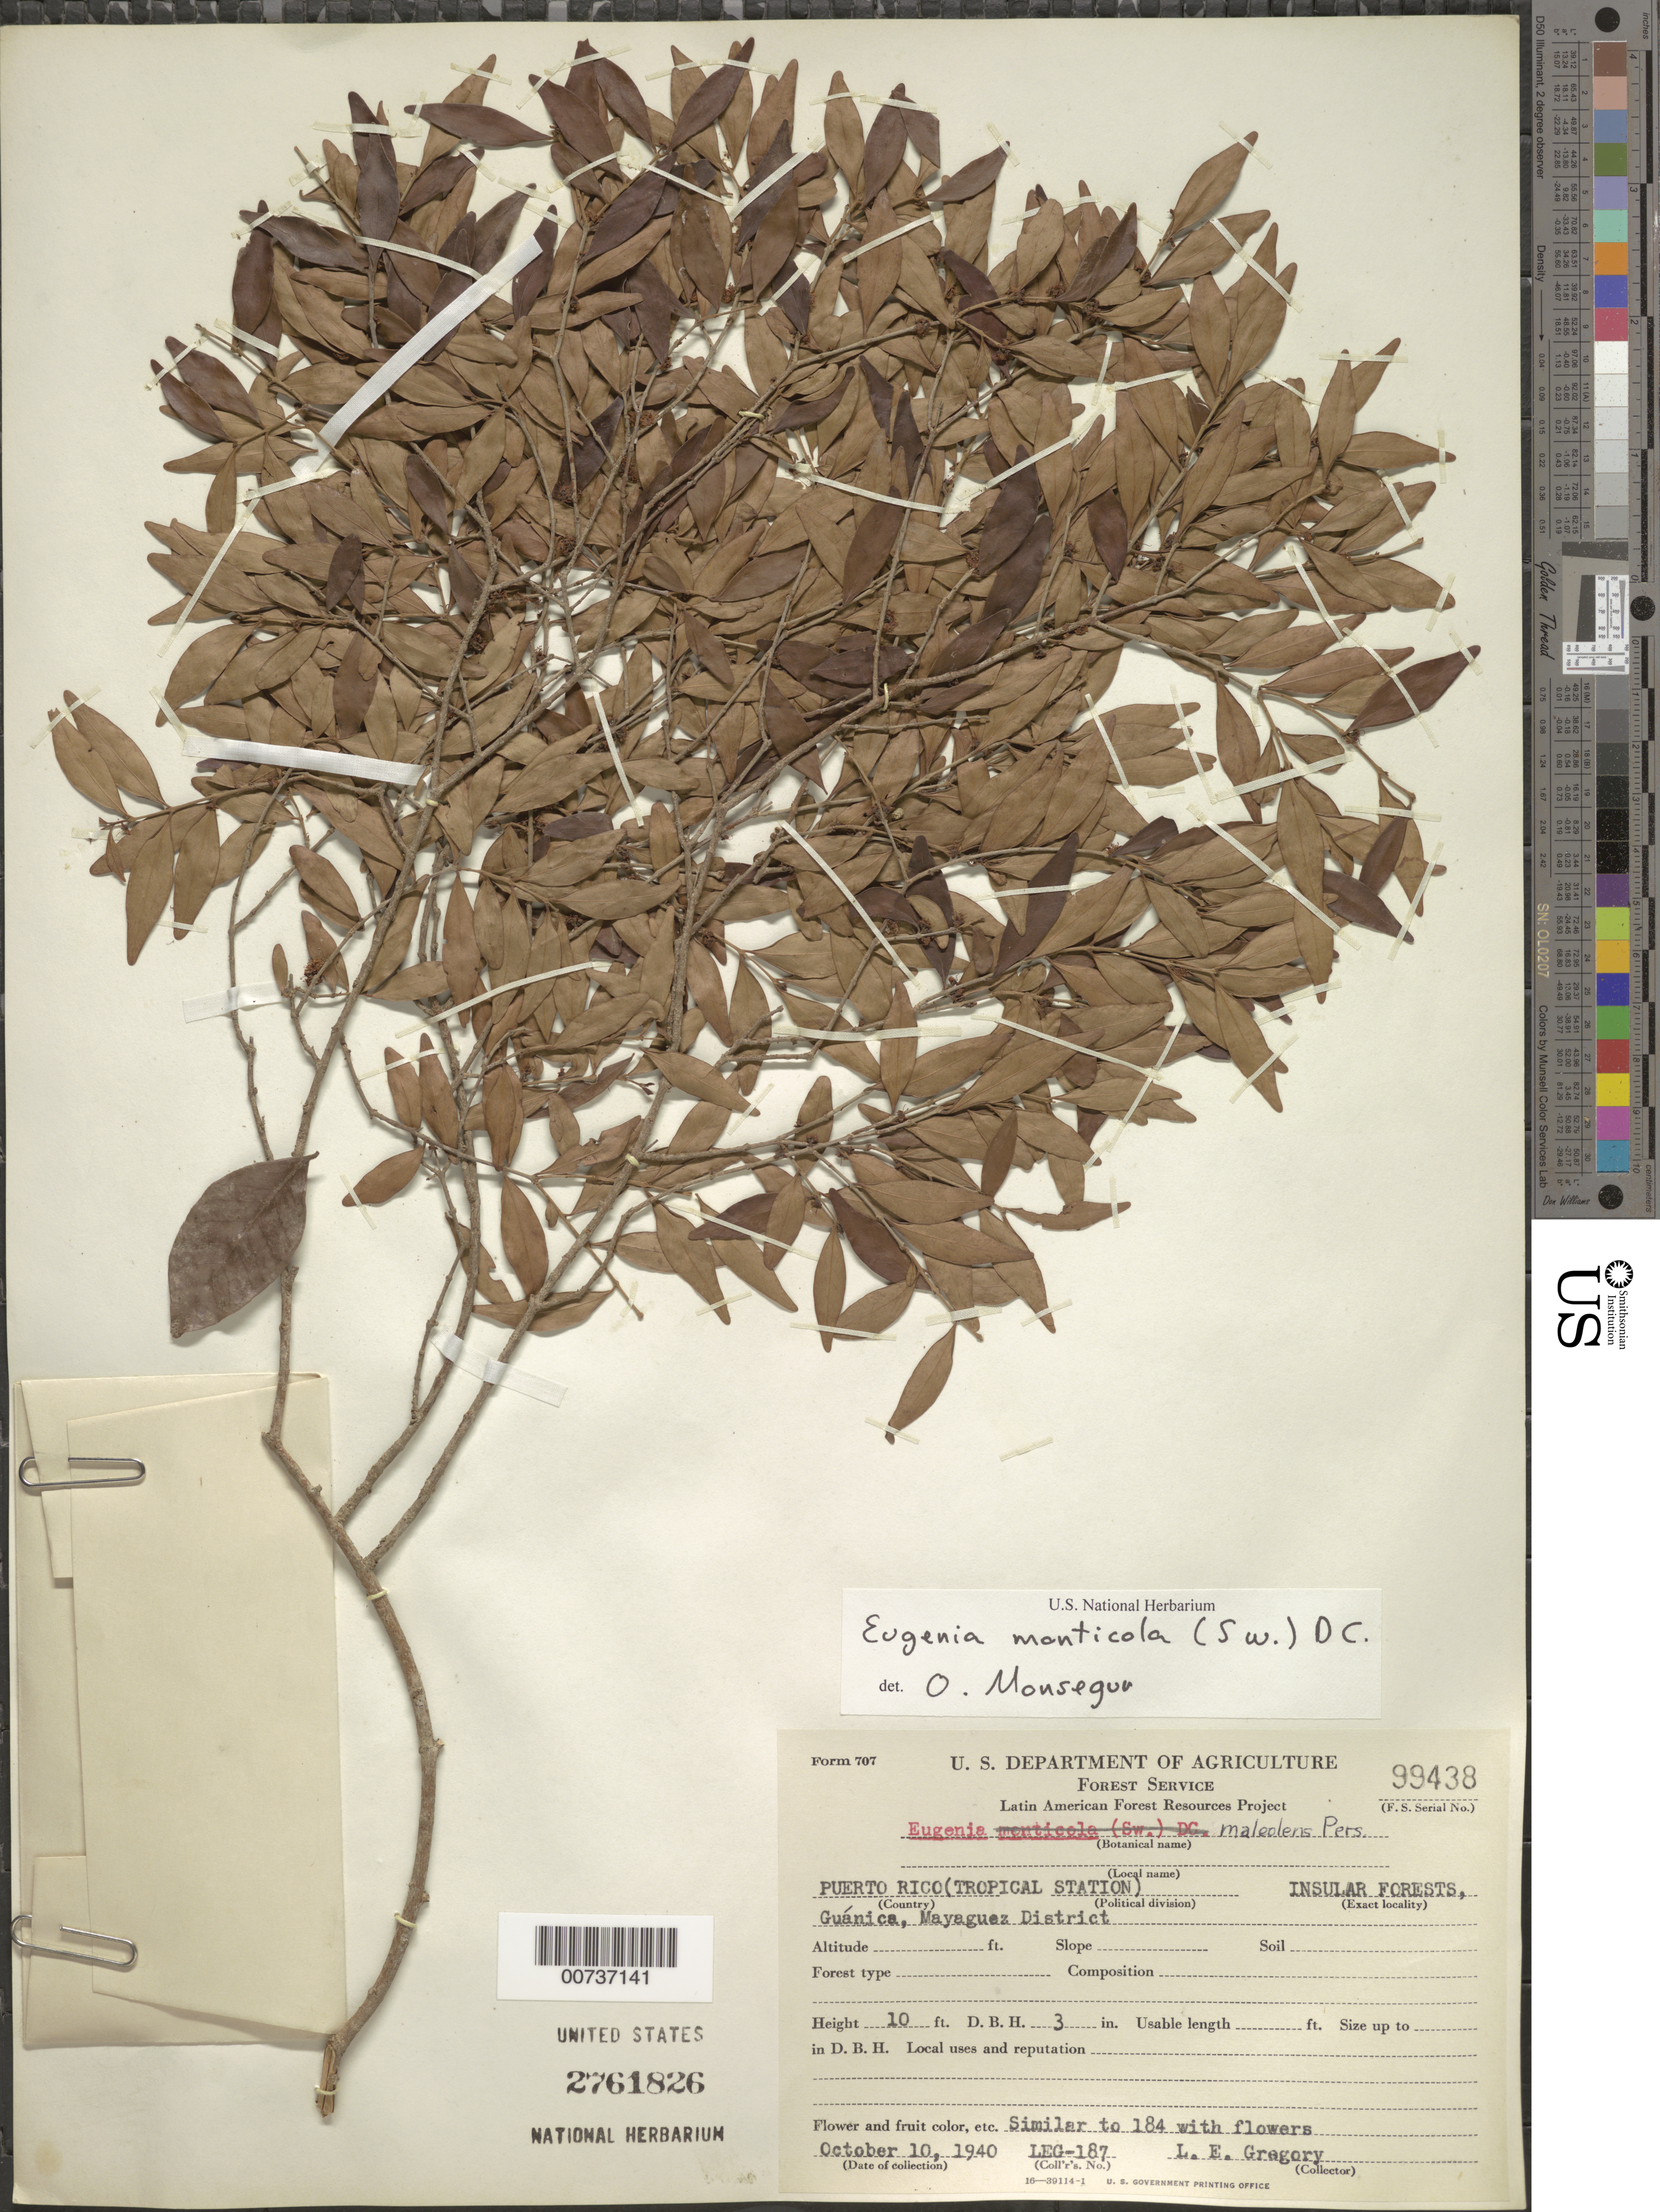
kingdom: Plantae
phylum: Tracheophyta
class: Magnoliopsida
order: Myrtales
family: Myrtaceae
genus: Eugenia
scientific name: Eugenia monticola var. monticola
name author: (Sw.) DC.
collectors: L. E. Gregory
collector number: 187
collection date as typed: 10 Oct 1940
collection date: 1940-10-10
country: Puerto Rico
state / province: Mayagüez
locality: Insular Forest, Guánica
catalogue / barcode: US 2761826